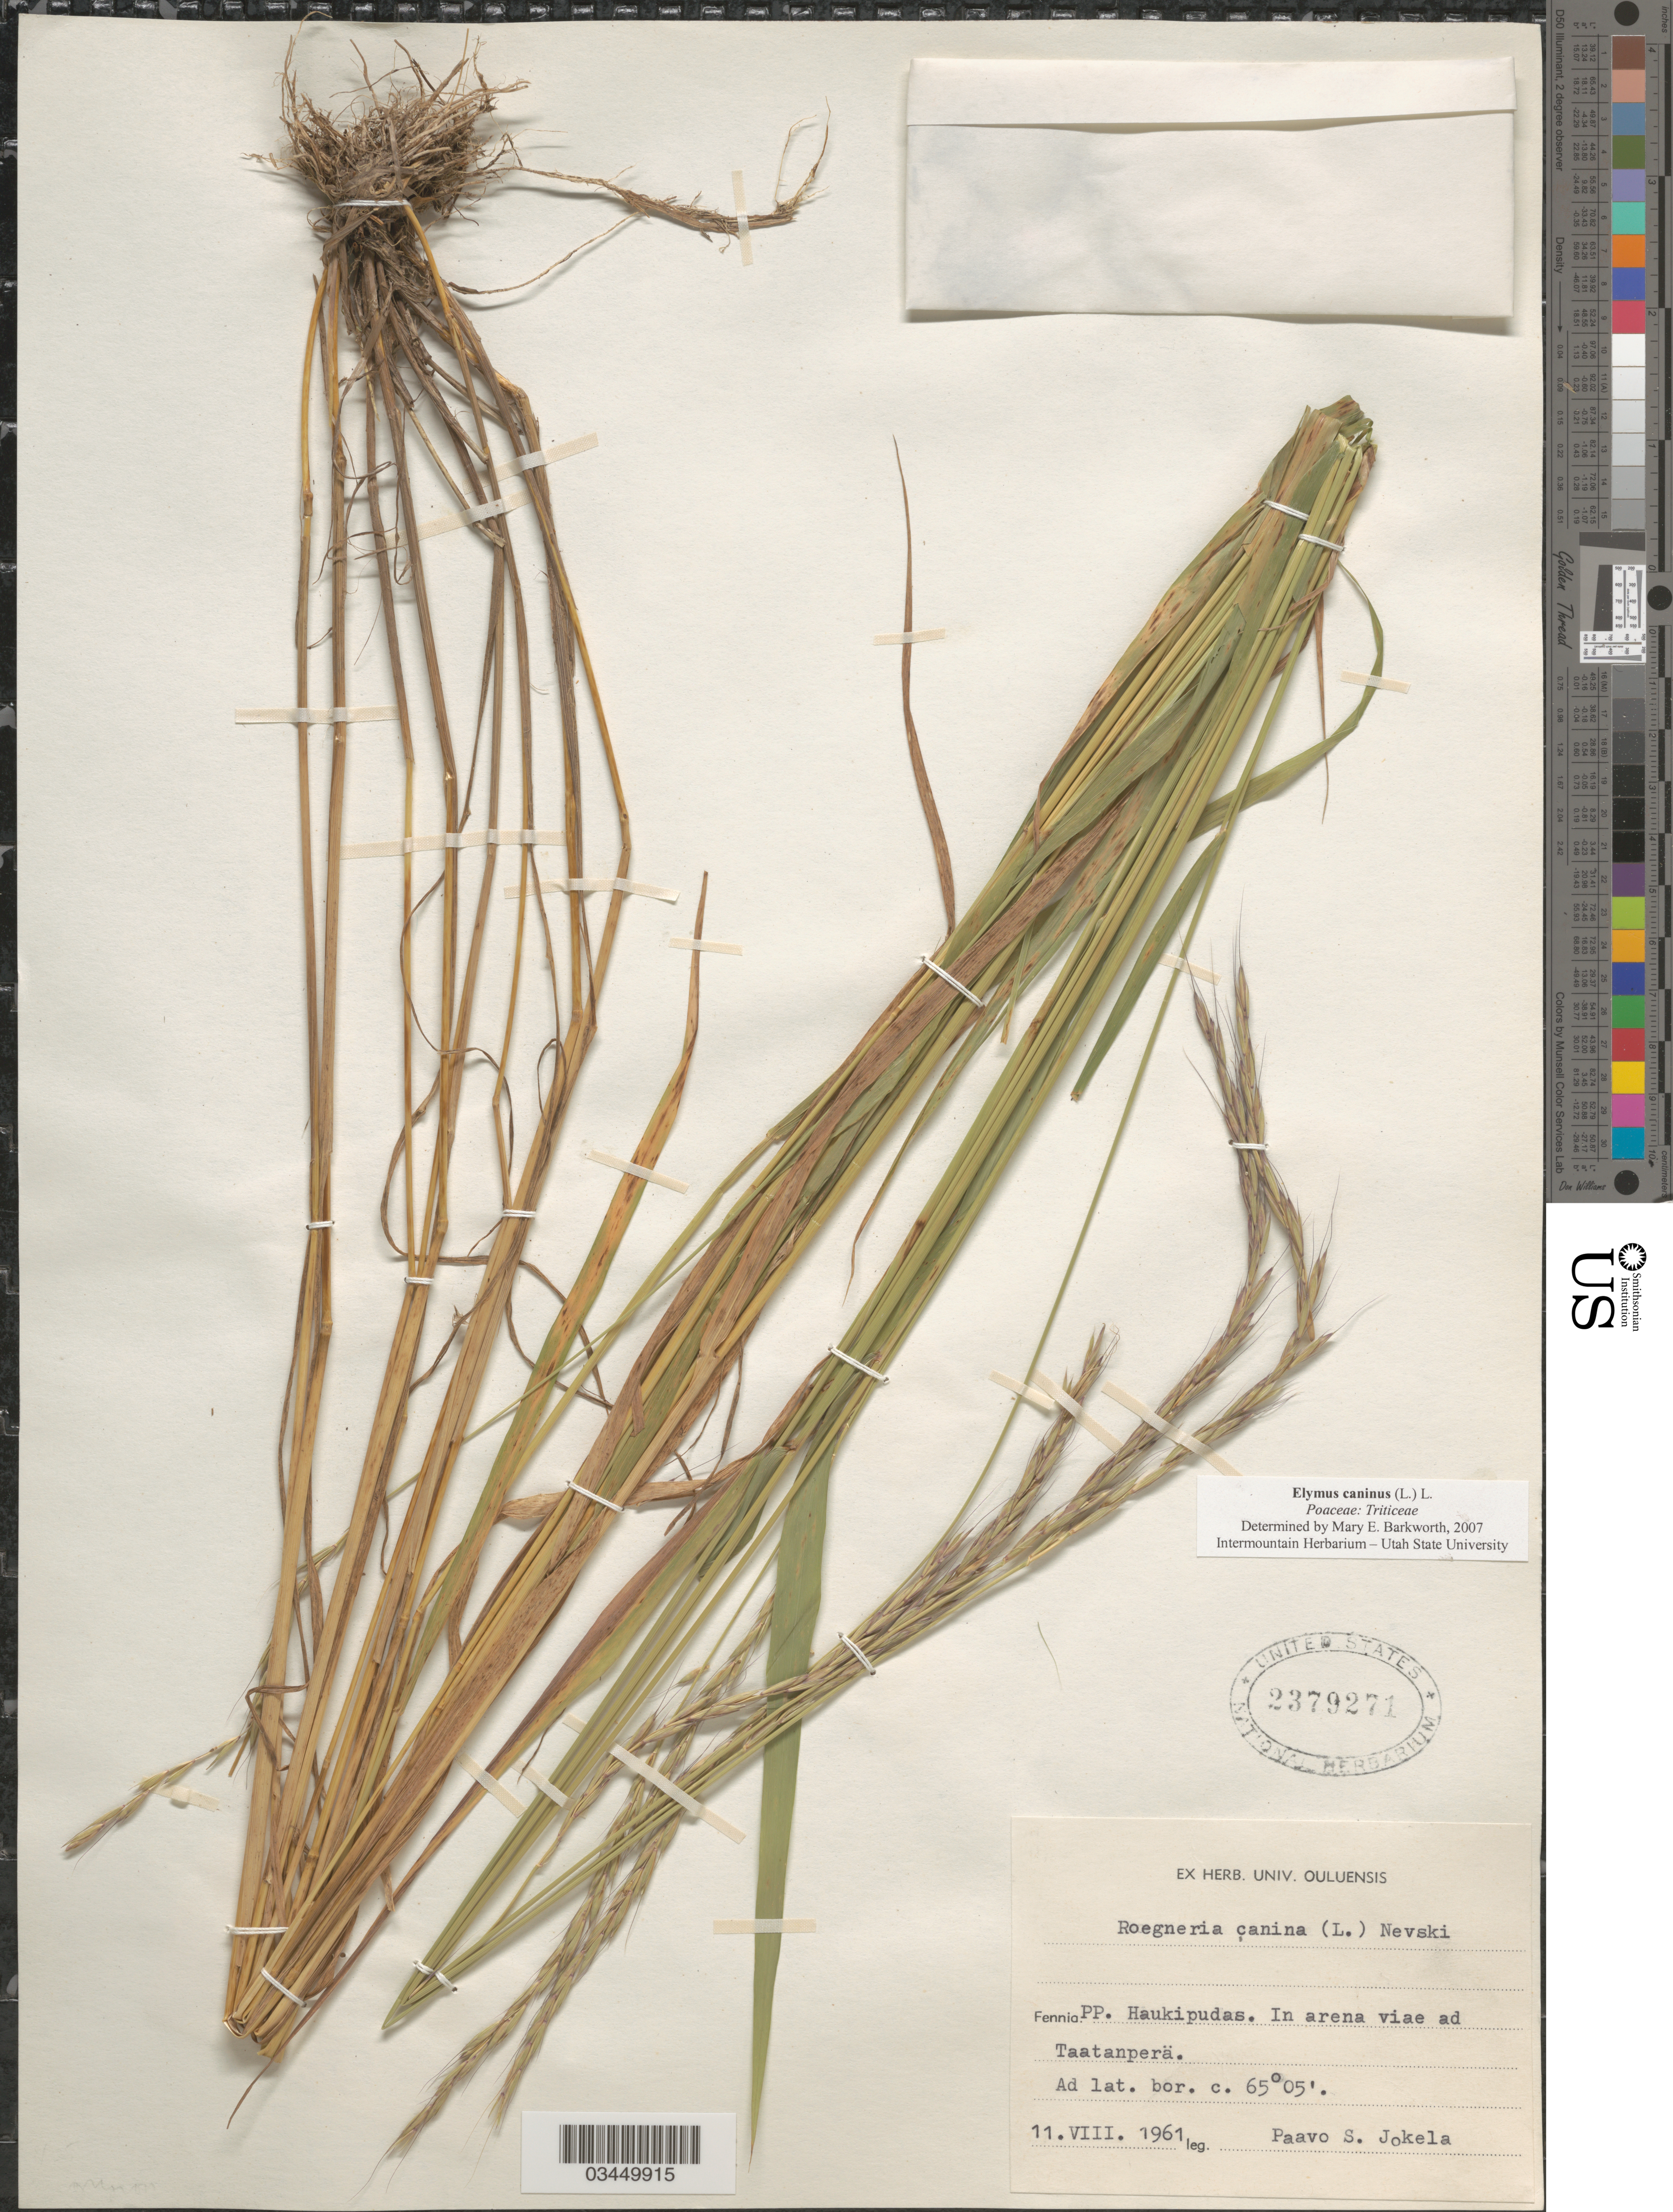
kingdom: Plantae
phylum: Tracheophyta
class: Liliopsida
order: Poales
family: Poaceae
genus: Elymus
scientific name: Elymus caninus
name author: (L.) L.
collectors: P. Jokela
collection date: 1961-08-11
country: Finland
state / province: Pohjois-Pohjanmaa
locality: Fennia PP. Haukipudas. In arena viae ad Taatanperä.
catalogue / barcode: US 2379271